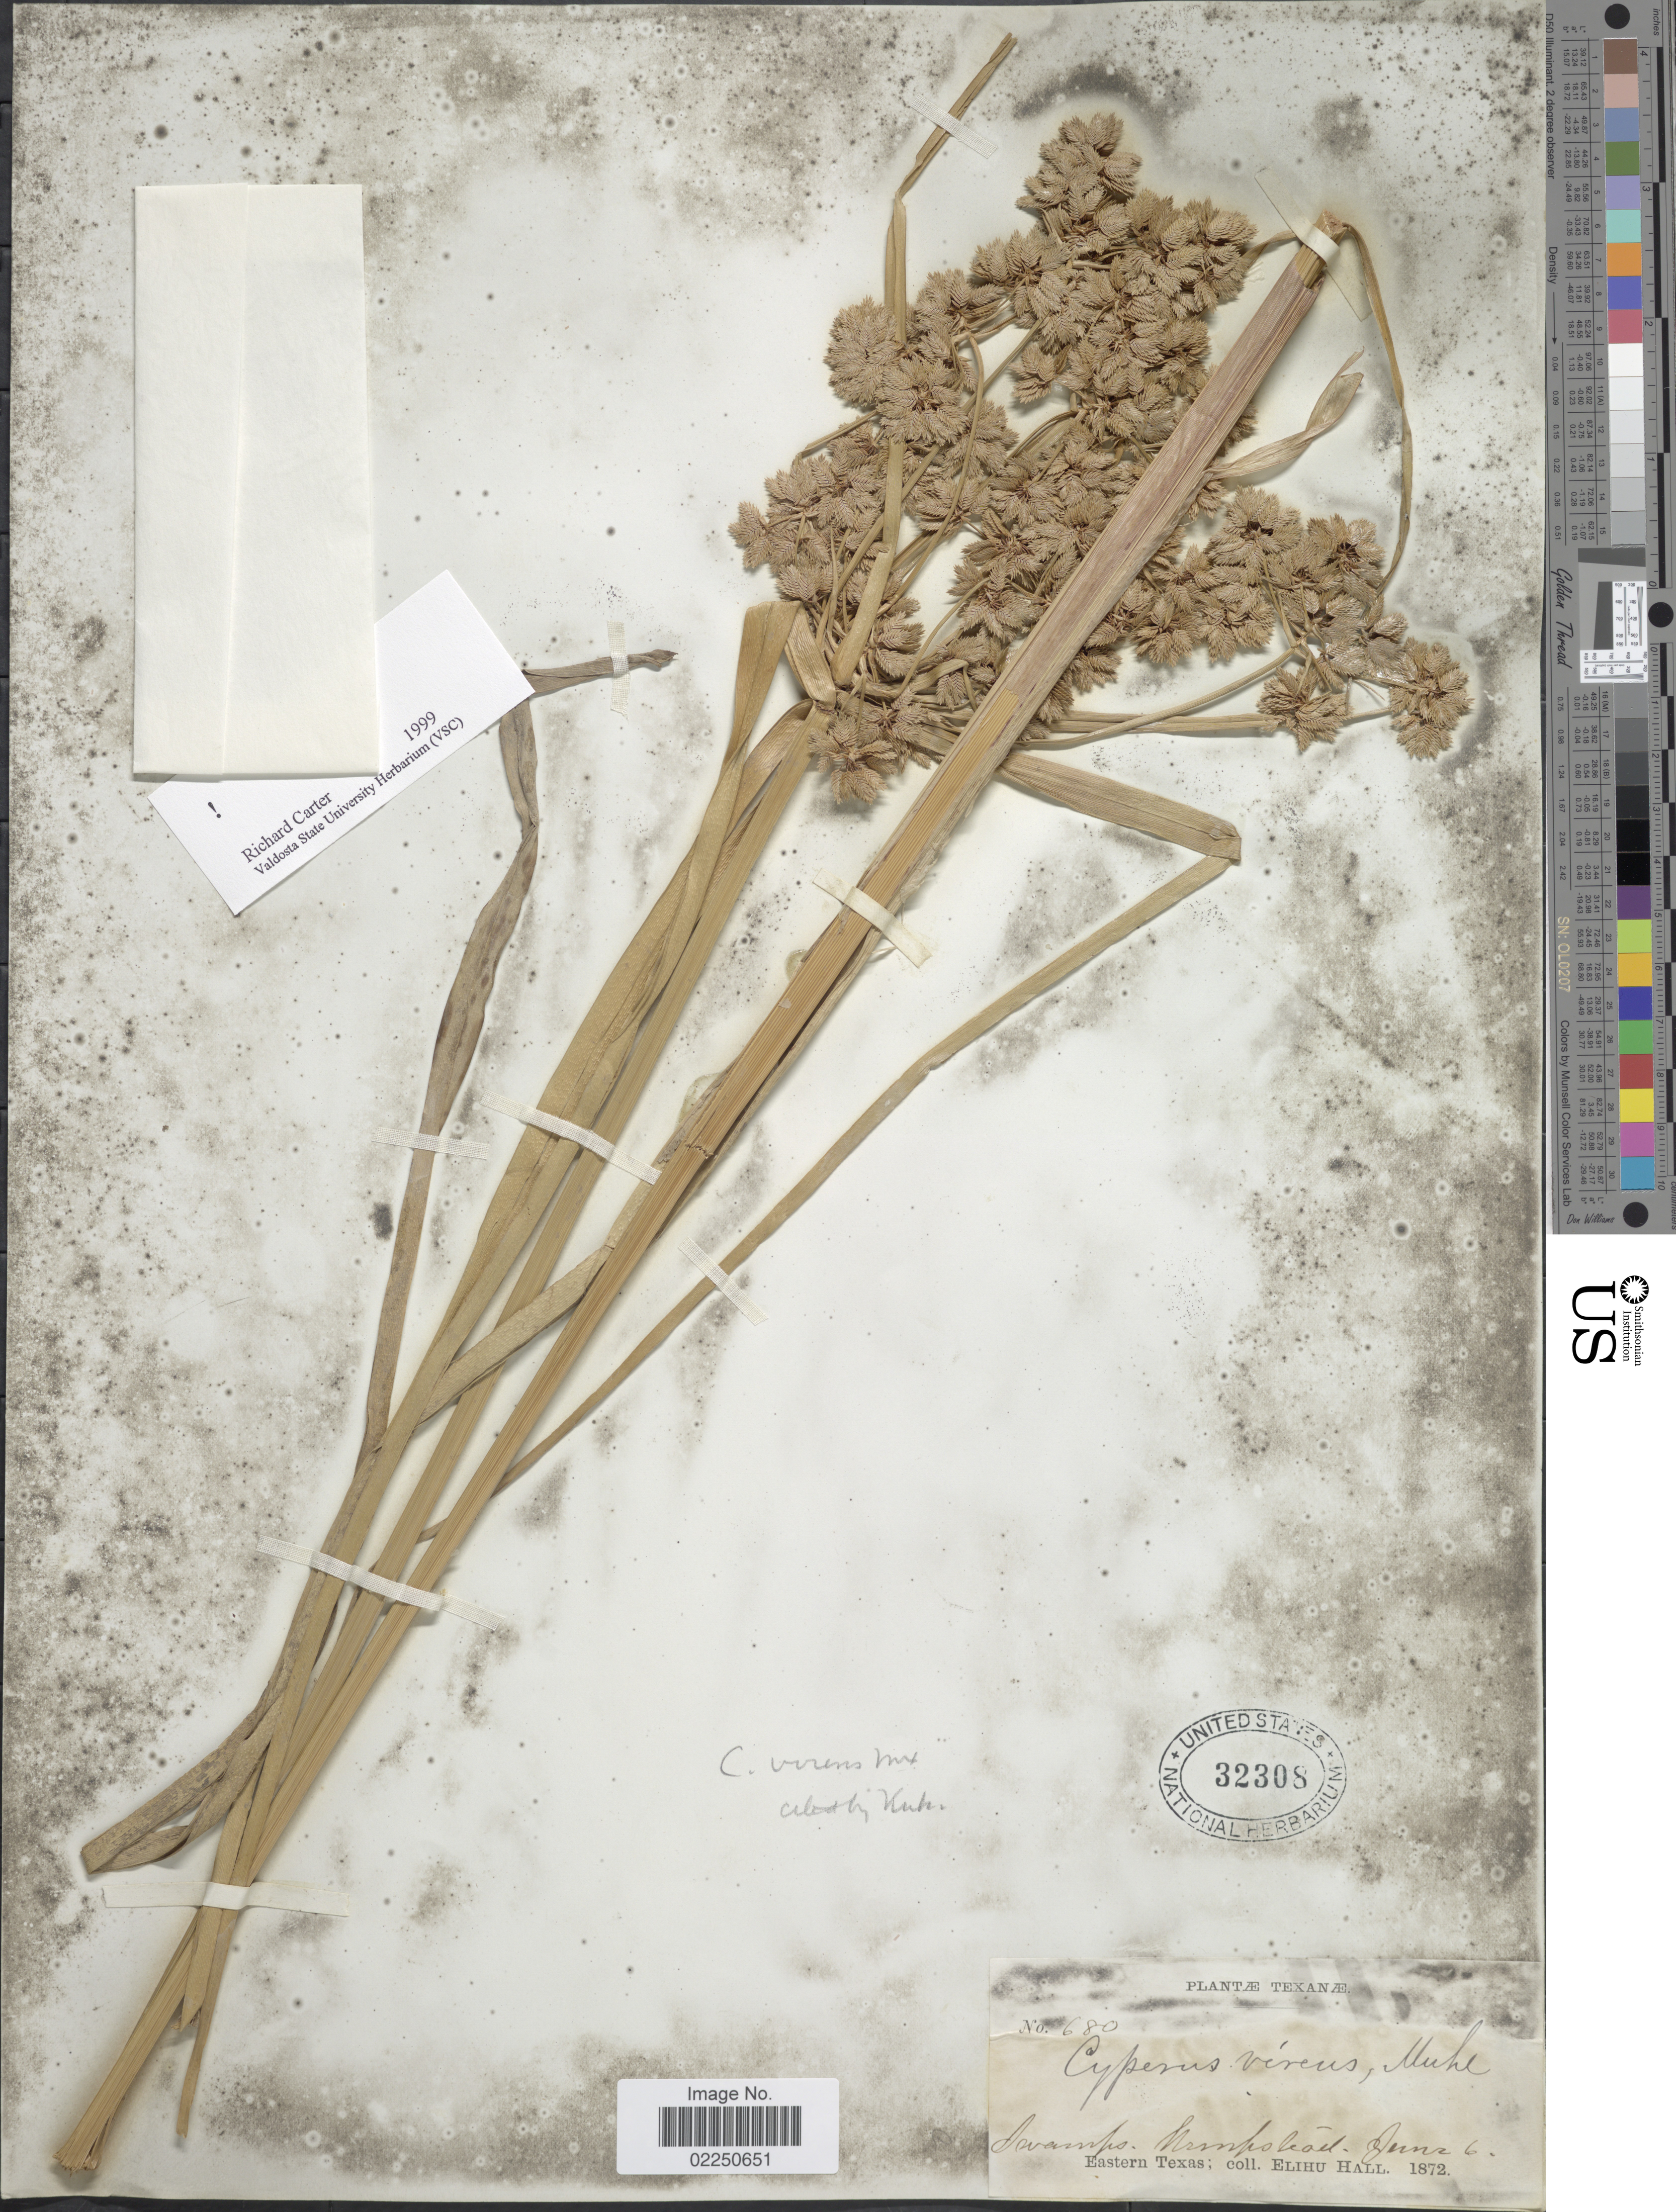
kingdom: Plantae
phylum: Tracheophyta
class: Liliopsida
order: Poales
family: Cyperaceae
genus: Cyperus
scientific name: Cyperus virens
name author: Michx.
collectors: E. Hall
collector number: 680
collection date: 1872-06-06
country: United States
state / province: Texas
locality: Texanae. Eastern Texas.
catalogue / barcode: US 32308